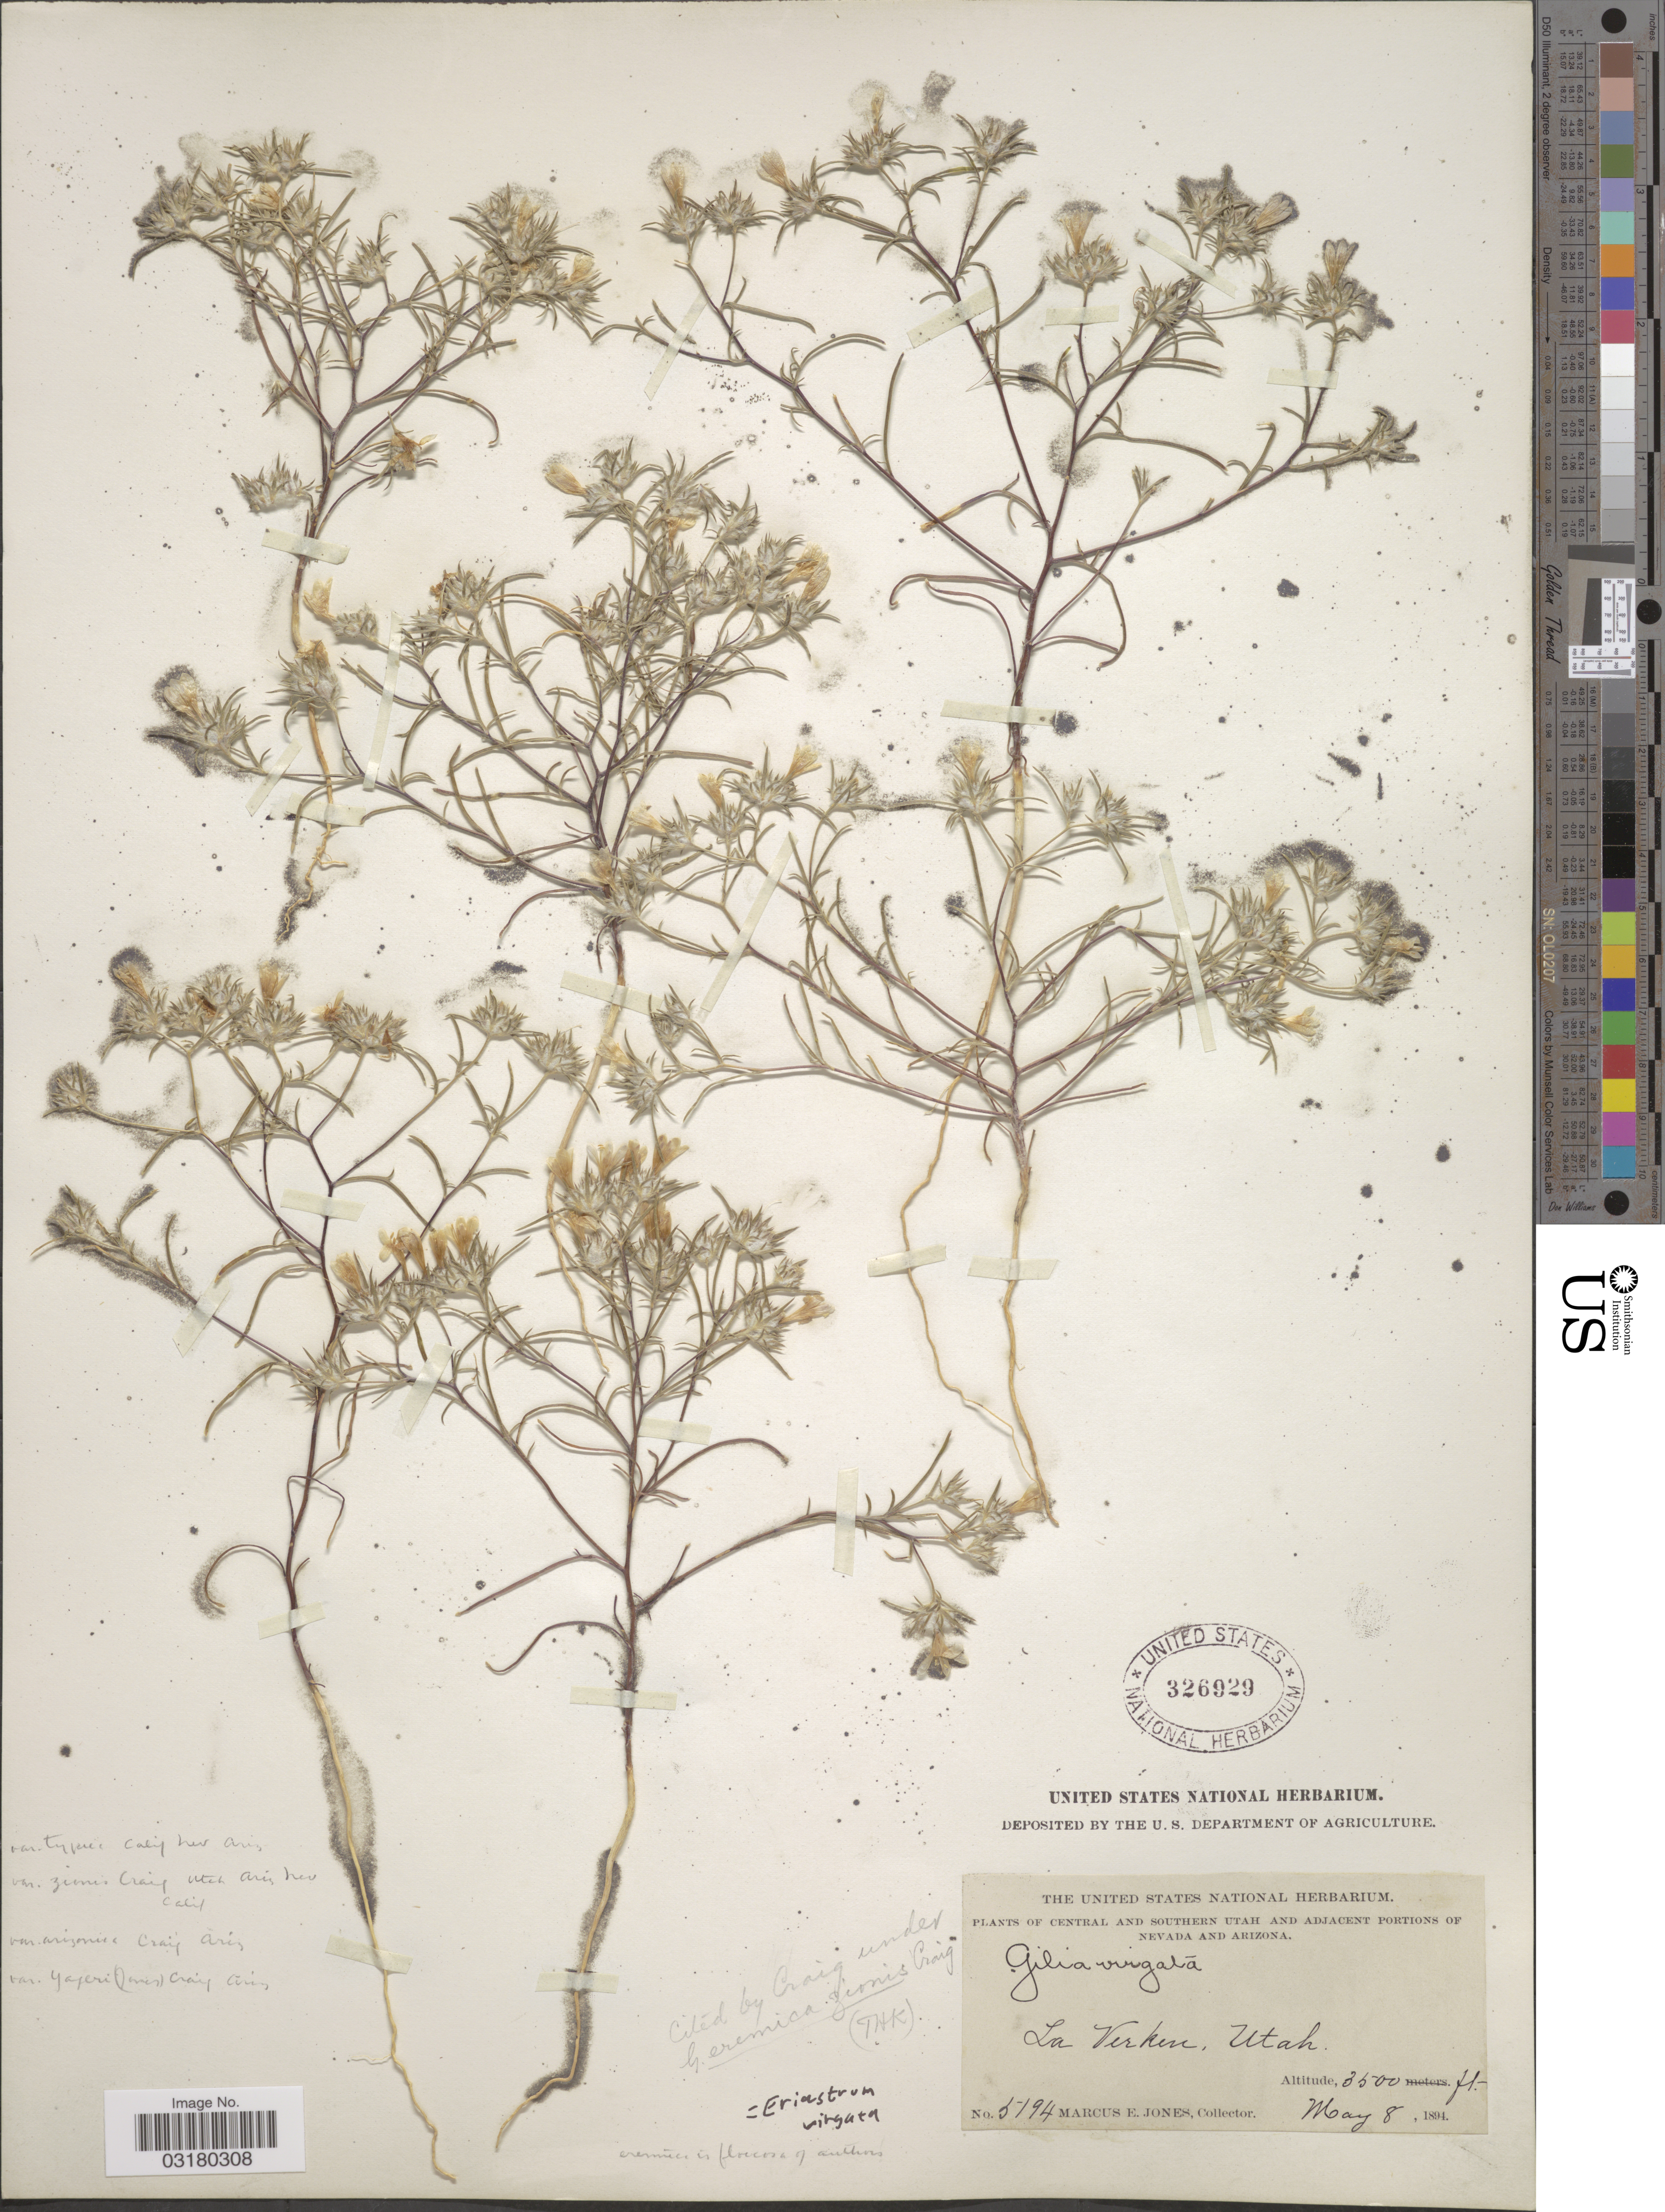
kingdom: Plantae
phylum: Tracheophyta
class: Magnoliopsida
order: Ericales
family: Polemoniaceae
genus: Eriastrum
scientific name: Eriastrum eremicum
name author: (Jeps.) H. Mason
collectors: M. E. Jones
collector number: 5194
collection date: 1894-05-08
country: United States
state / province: Utah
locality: Central and Southern Utah. La Verken.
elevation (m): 1067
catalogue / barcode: US 326929